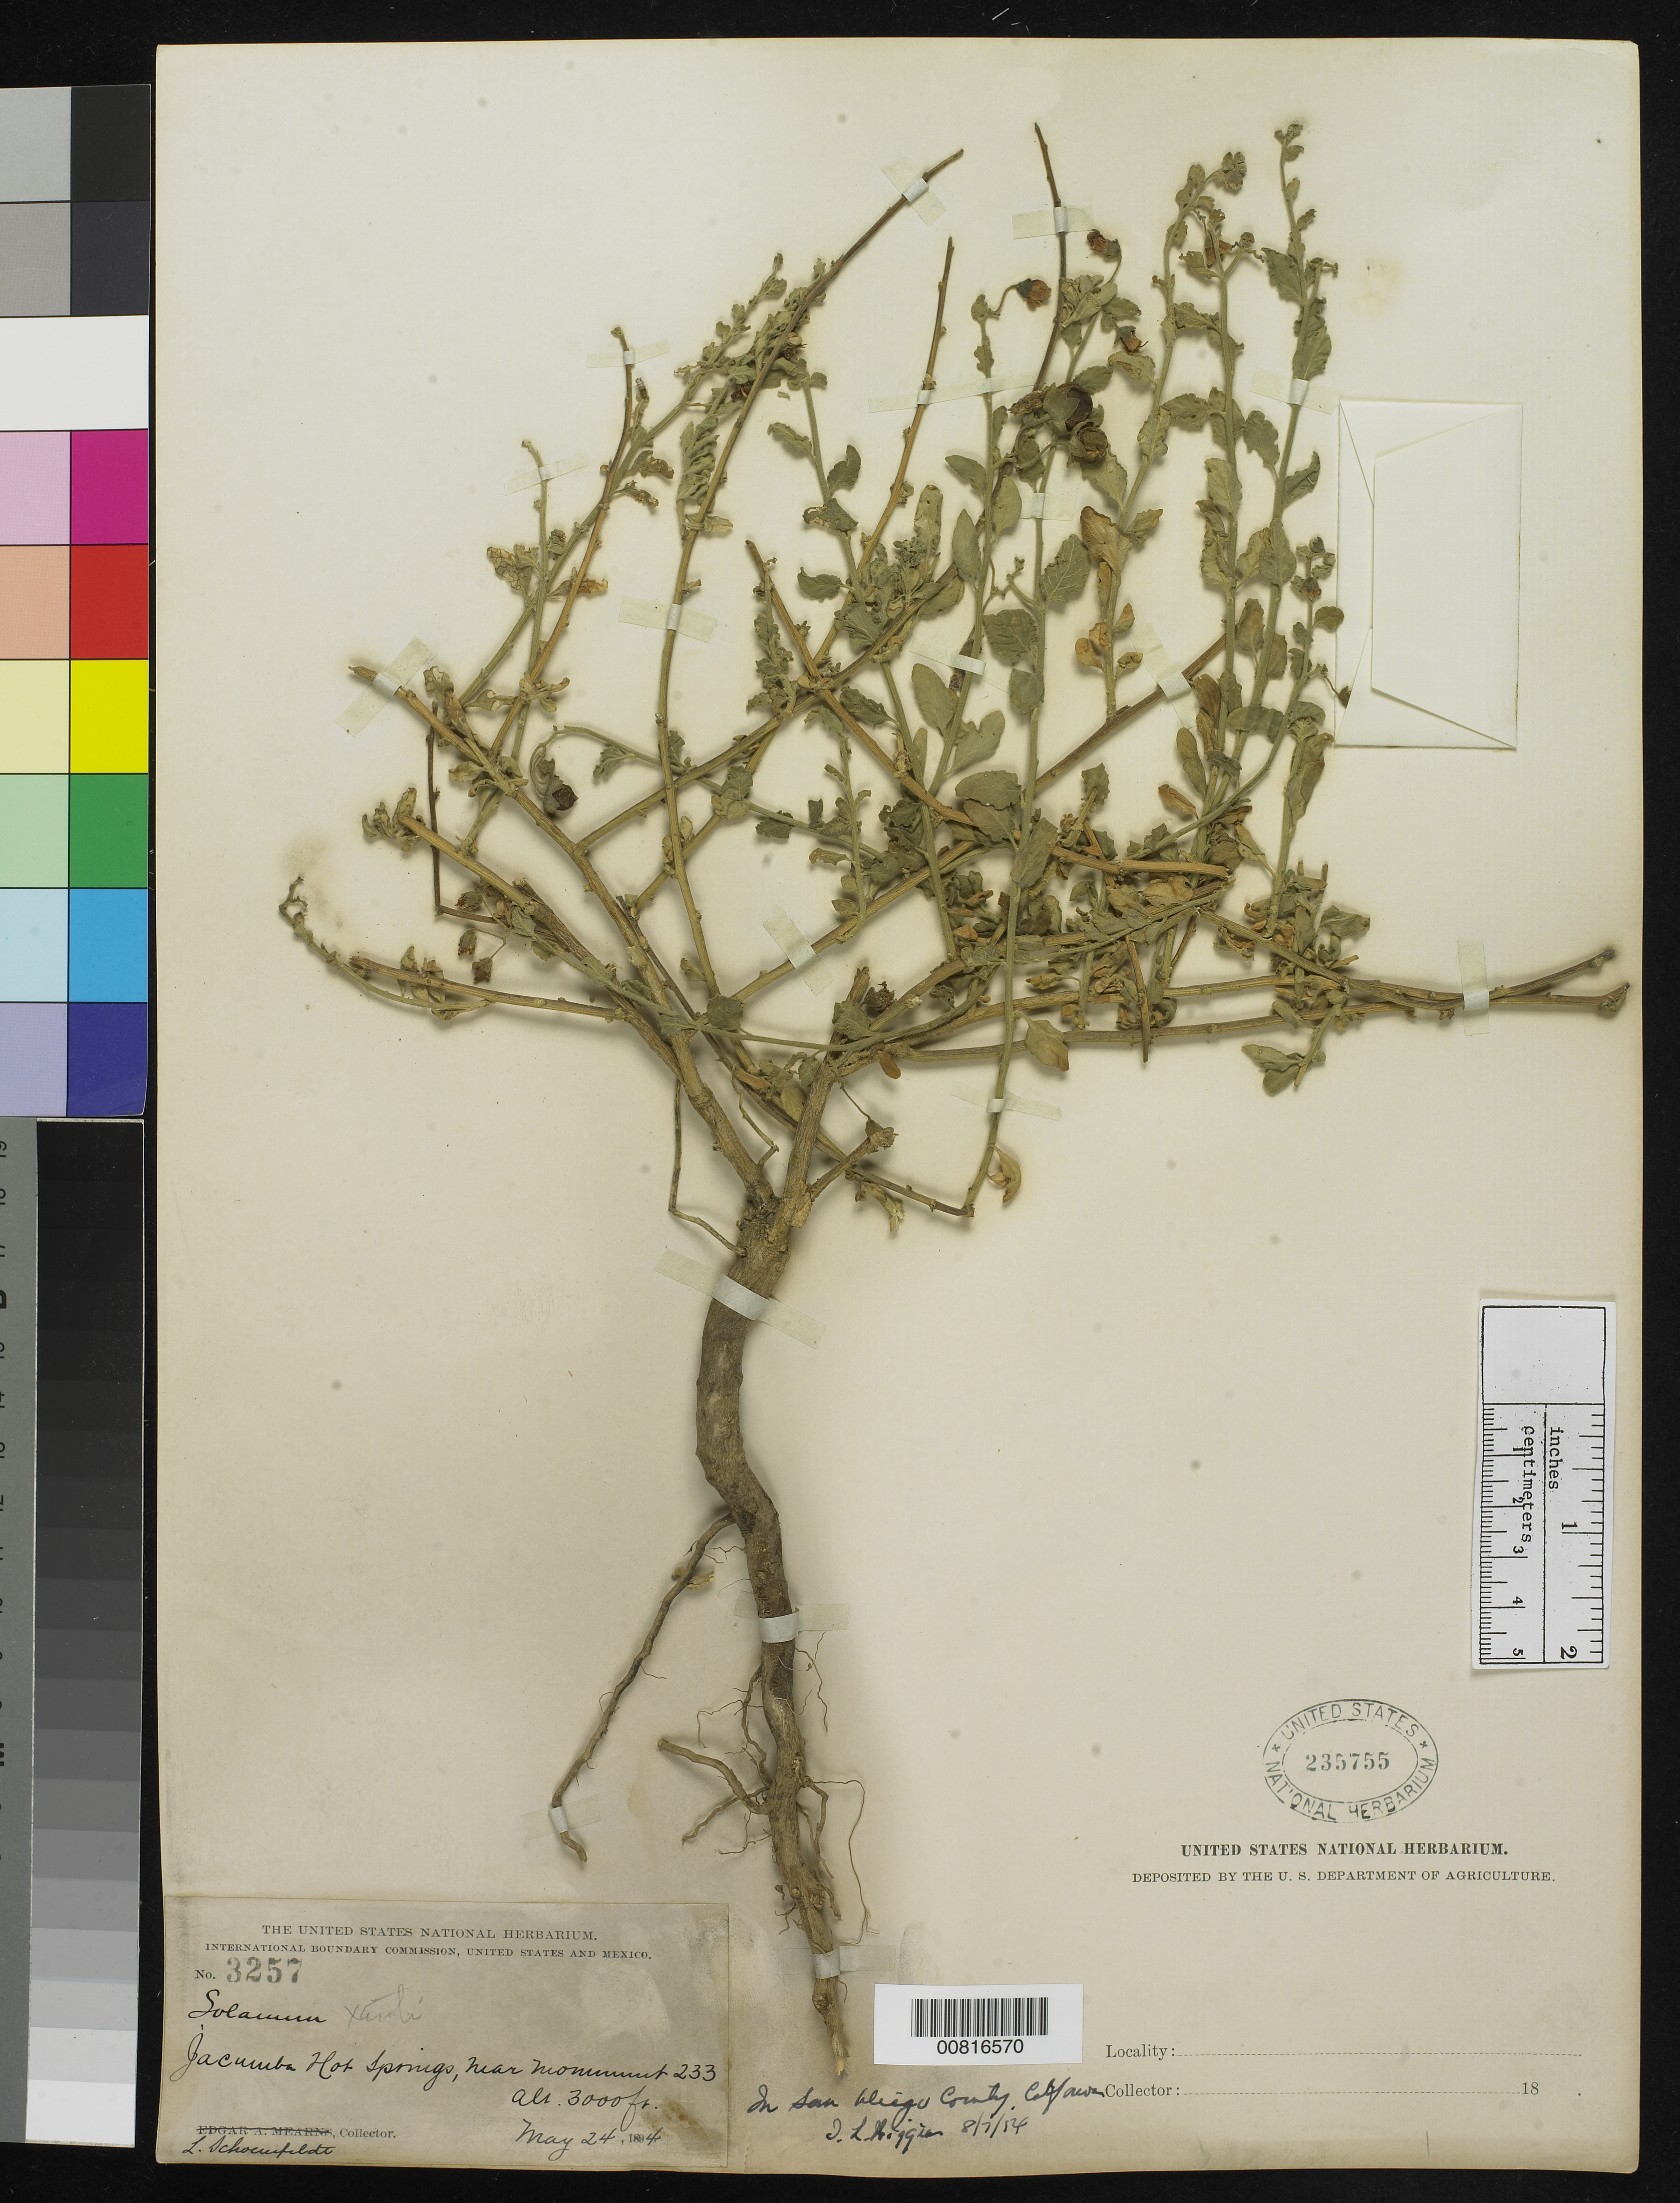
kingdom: Plantae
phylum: Tracheophyta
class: Magnoliopsida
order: Solanales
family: Solanaceae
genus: Solanum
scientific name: Solanum xanti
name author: A. Gray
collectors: L. Schounfeldt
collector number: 3257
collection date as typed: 24 May 1894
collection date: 1894-05-24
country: United States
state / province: California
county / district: San Diego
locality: Jacumba Hot Springs, near monument 233, San Diego County, California.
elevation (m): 914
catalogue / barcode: US 235755